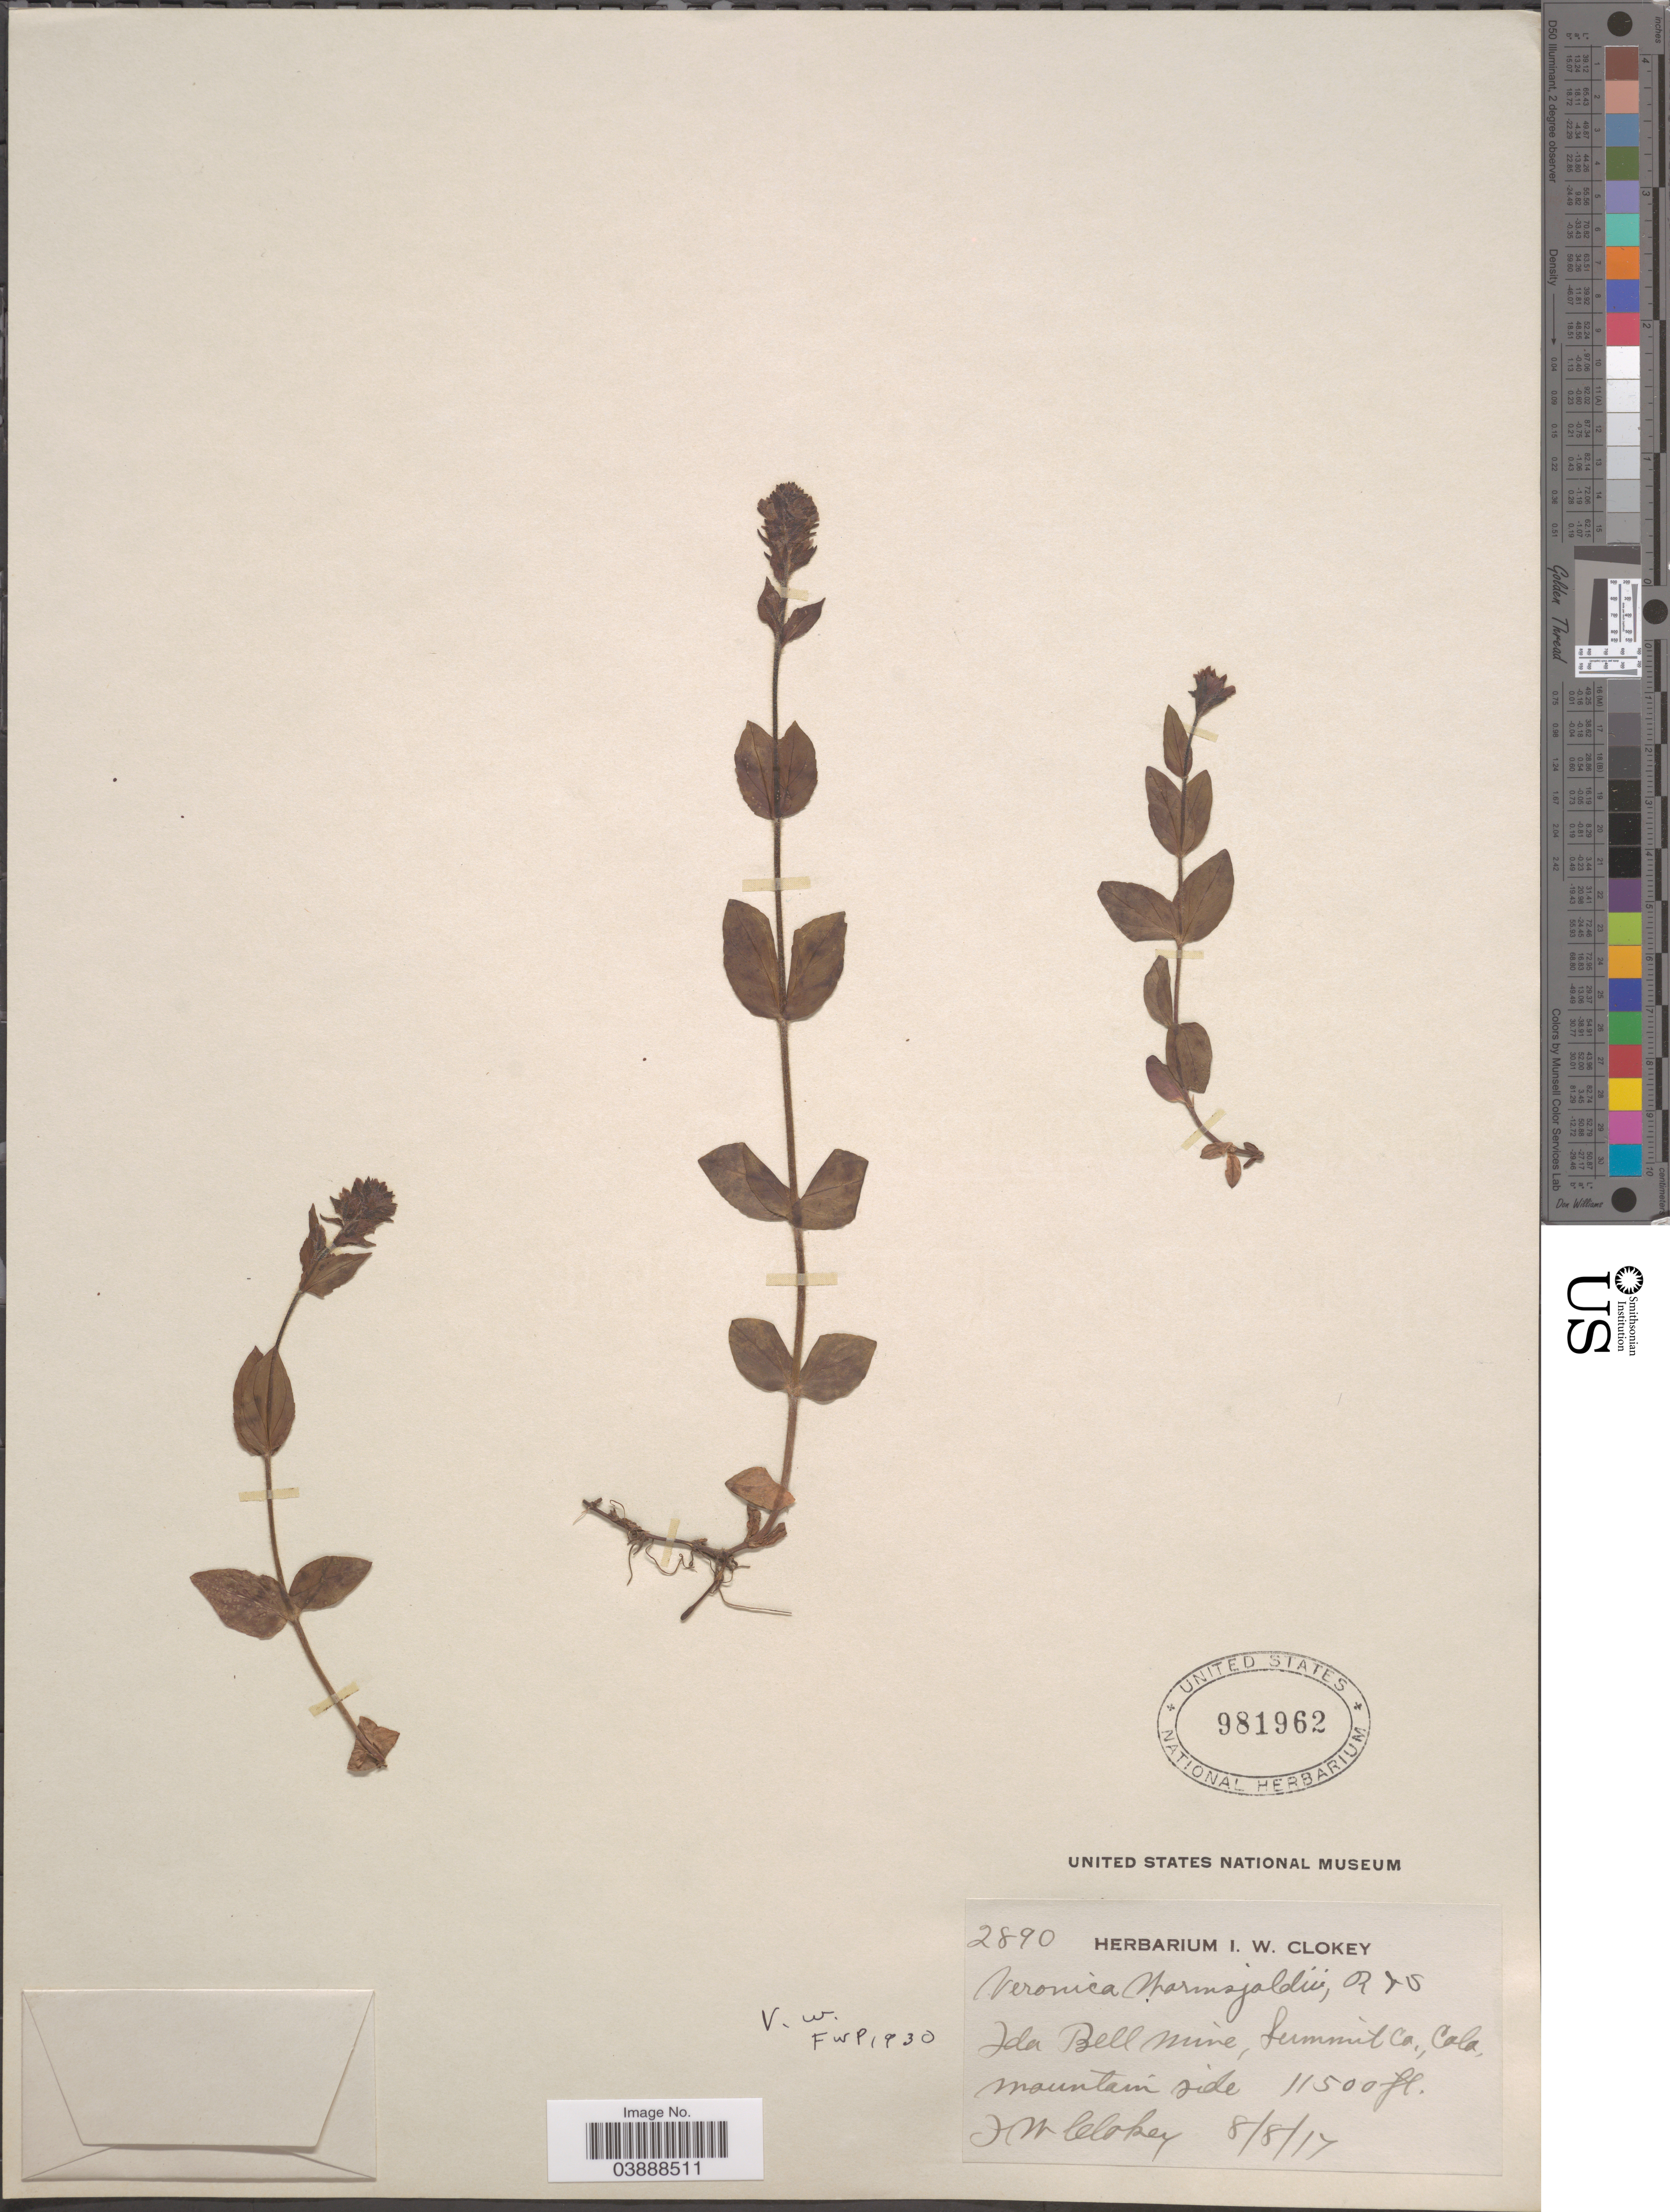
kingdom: Plantae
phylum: Tracheophyta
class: Magnoliopsida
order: Lamiales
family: Plantaginaceae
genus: Veronica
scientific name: Veronica wormskjoldii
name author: Roem. & Schult.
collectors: I. W. Clokey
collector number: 2890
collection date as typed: Transcribed d/m/y: 8/8/17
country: United States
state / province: Colorado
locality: Ida Bell Mine, Summit Co. Mountain side.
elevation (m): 3505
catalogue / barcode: US 981962